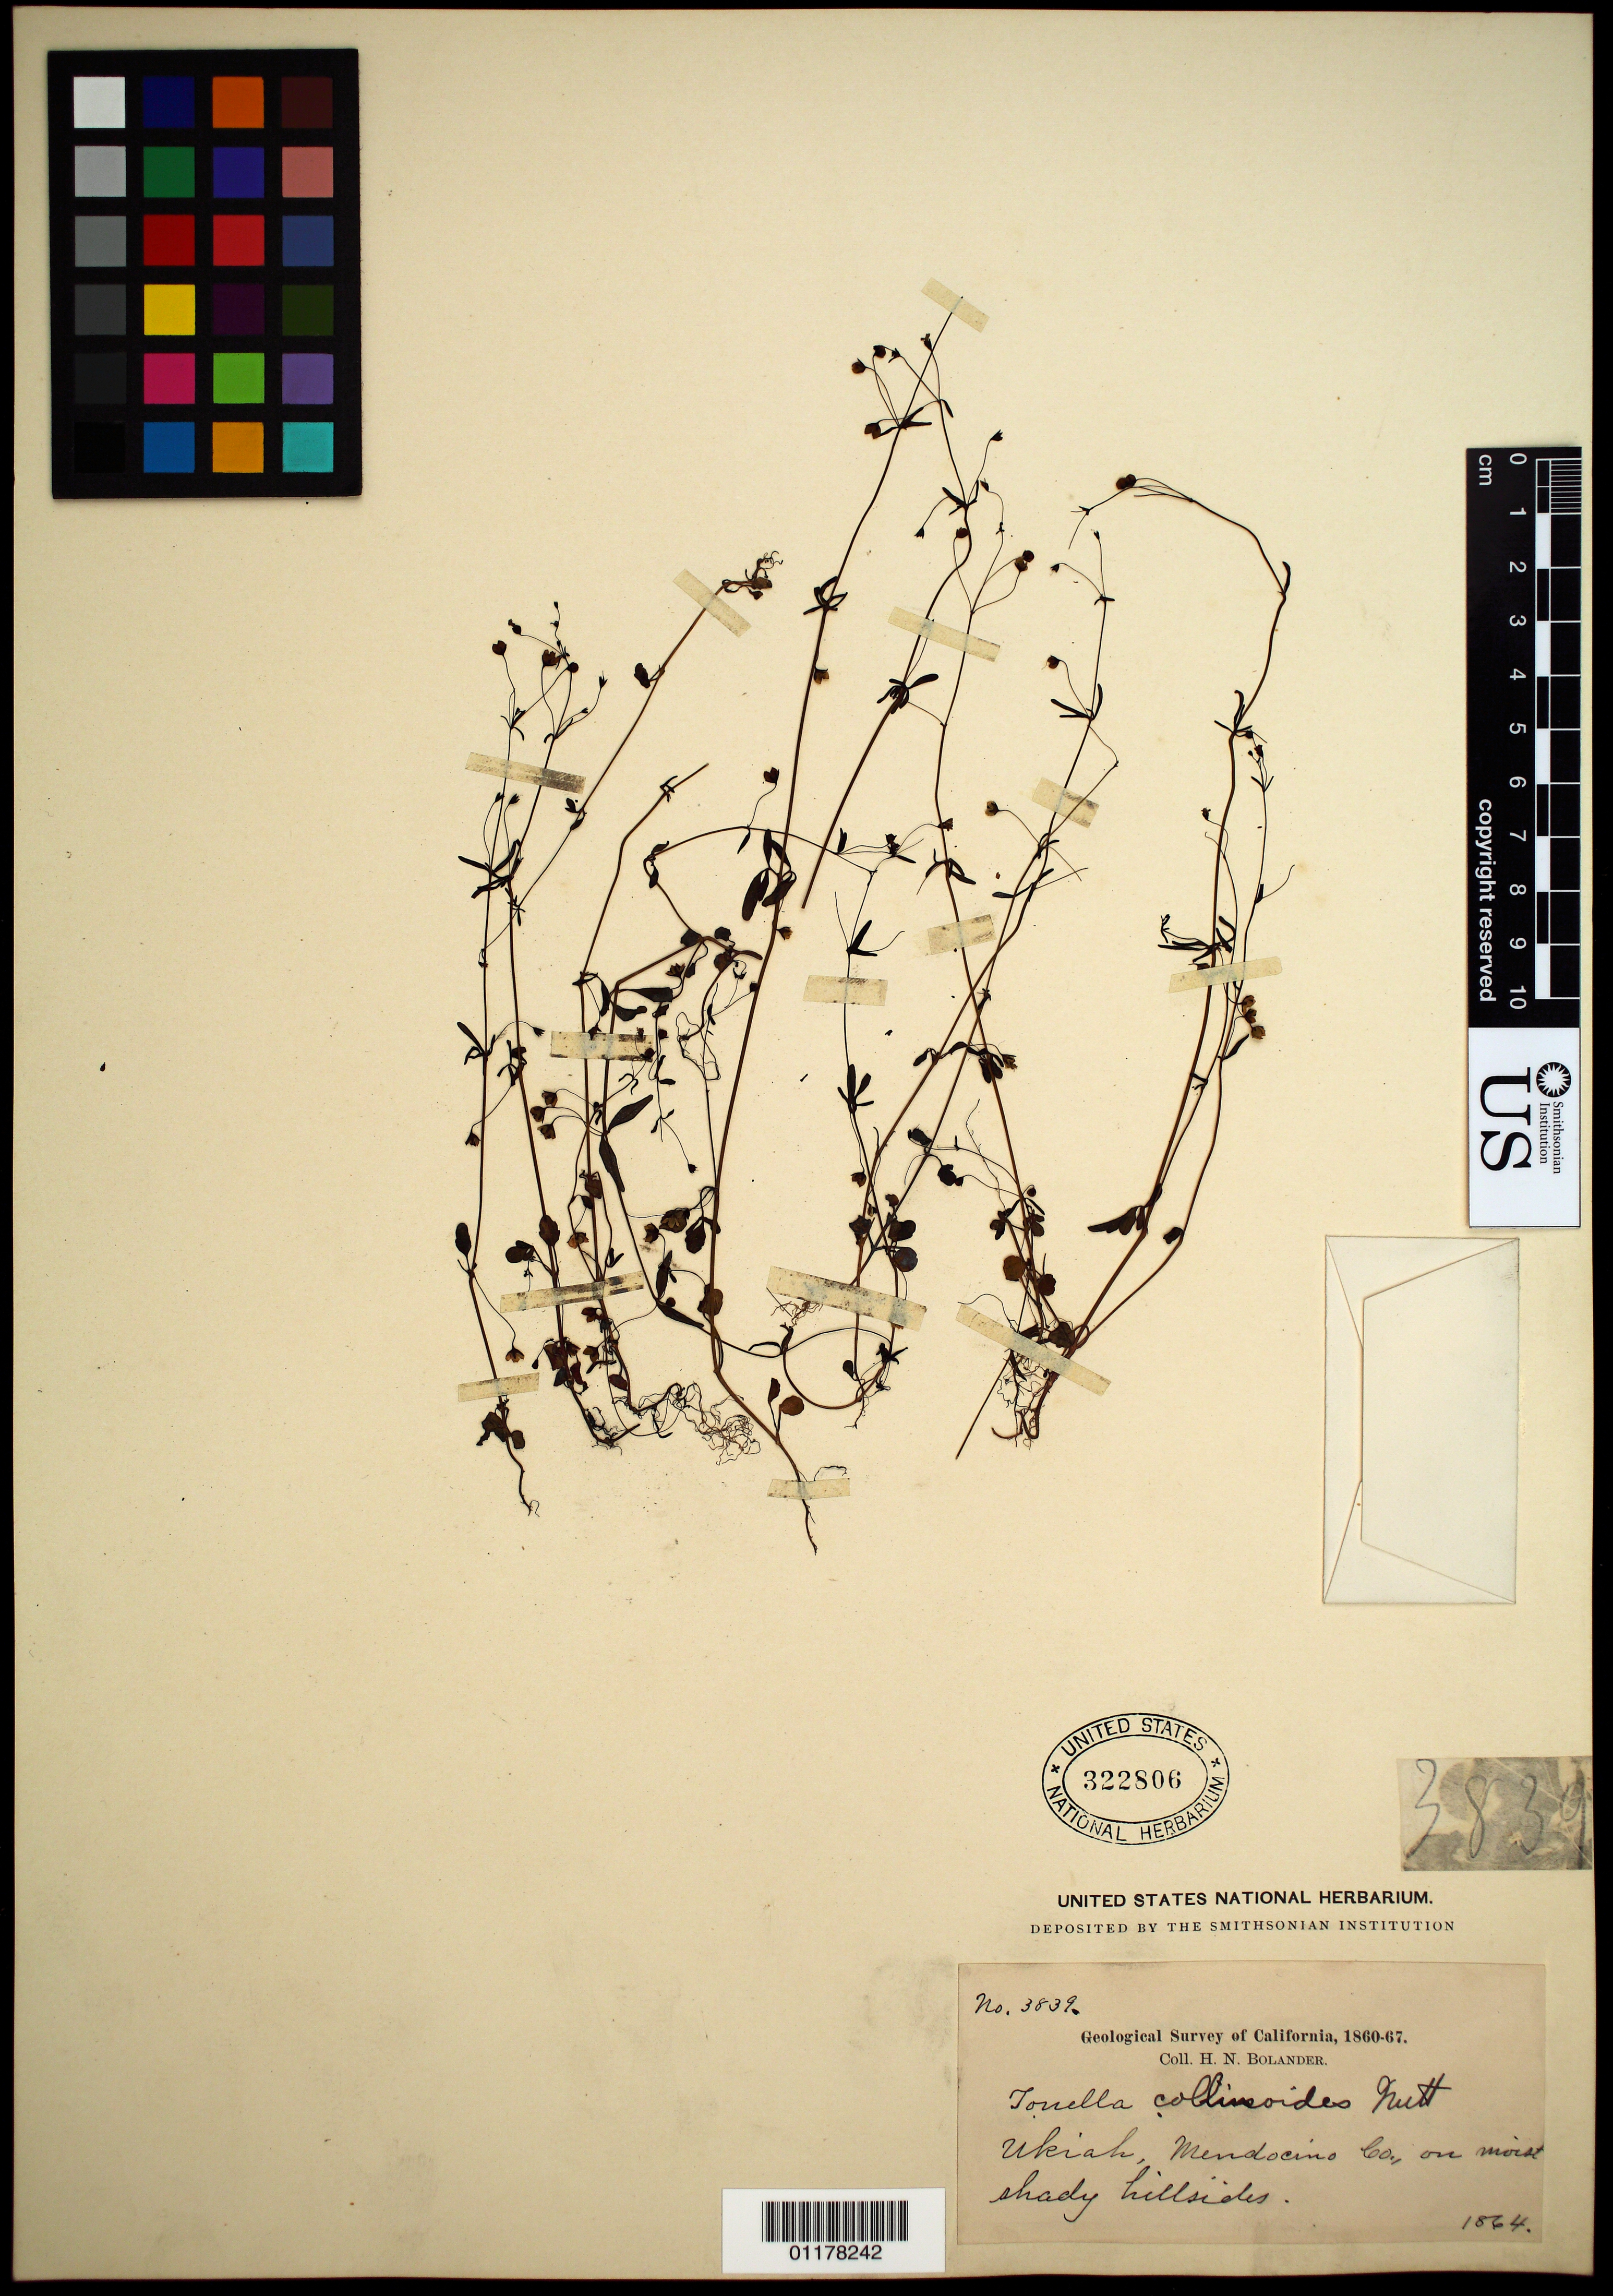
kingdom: Plantae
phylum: Tracheophyta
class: Magnoliopsida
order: Lamiales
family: Plantaginaceae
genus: Tonella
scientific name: Tonella collinsioides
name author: Nutt. ex A. Gray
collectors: H. Bolander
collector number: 3839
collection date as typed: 1864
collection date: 1864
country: United States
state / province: California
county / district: Mendocino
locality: Ukiah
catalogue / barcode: US 322806